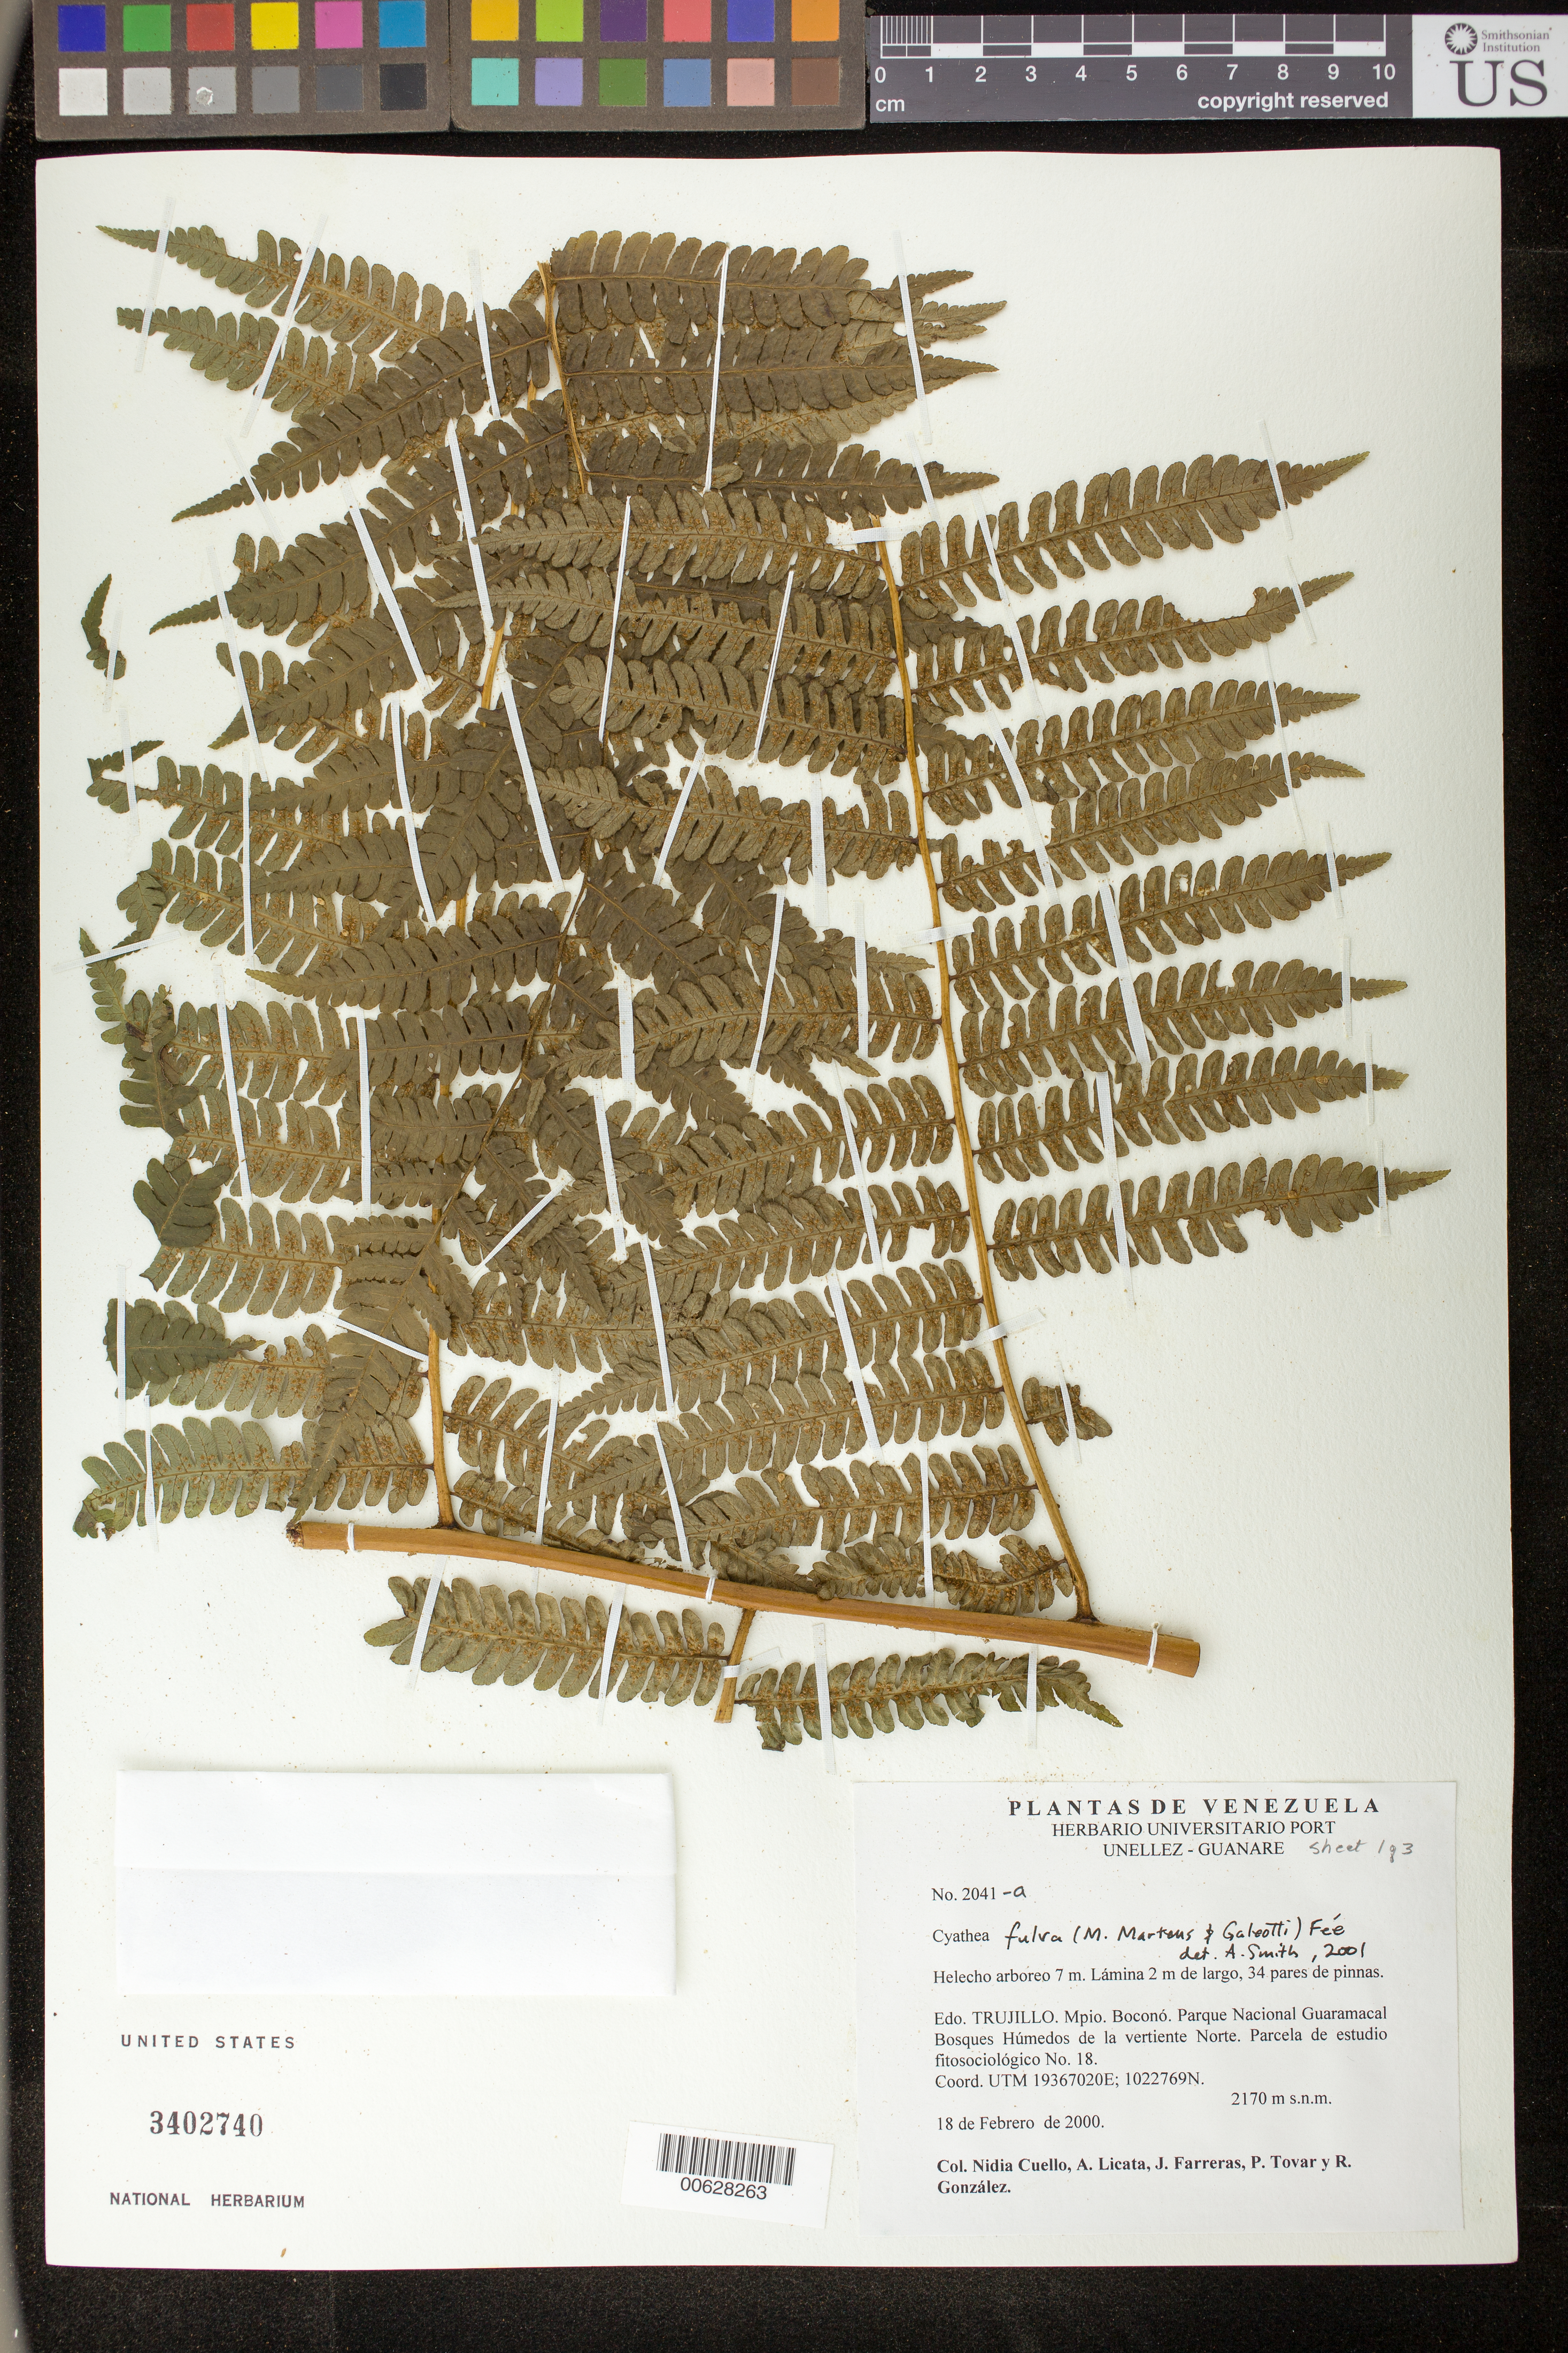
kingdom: Plantae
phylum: Tracheophyta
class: Polypodiopsida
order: Cyatheales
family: Cyatheaceae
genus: Cyathea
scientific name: Cyathea fulva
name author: (M. Martens & Galeotti) Fée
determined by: Smith, Alan R., (UC)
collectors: N. L. Cuello, A. Licata, J. Farreras, P. Tovar & R. González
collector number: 2041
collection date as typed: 18 Feb 2000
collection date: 2000-02-18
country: Venezuela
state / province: Trujillo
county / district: Boconó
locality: Parque Nacional Guaramacal, vertiente N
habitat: Bosques húmedos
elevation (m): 2170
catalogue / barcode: US 3402740